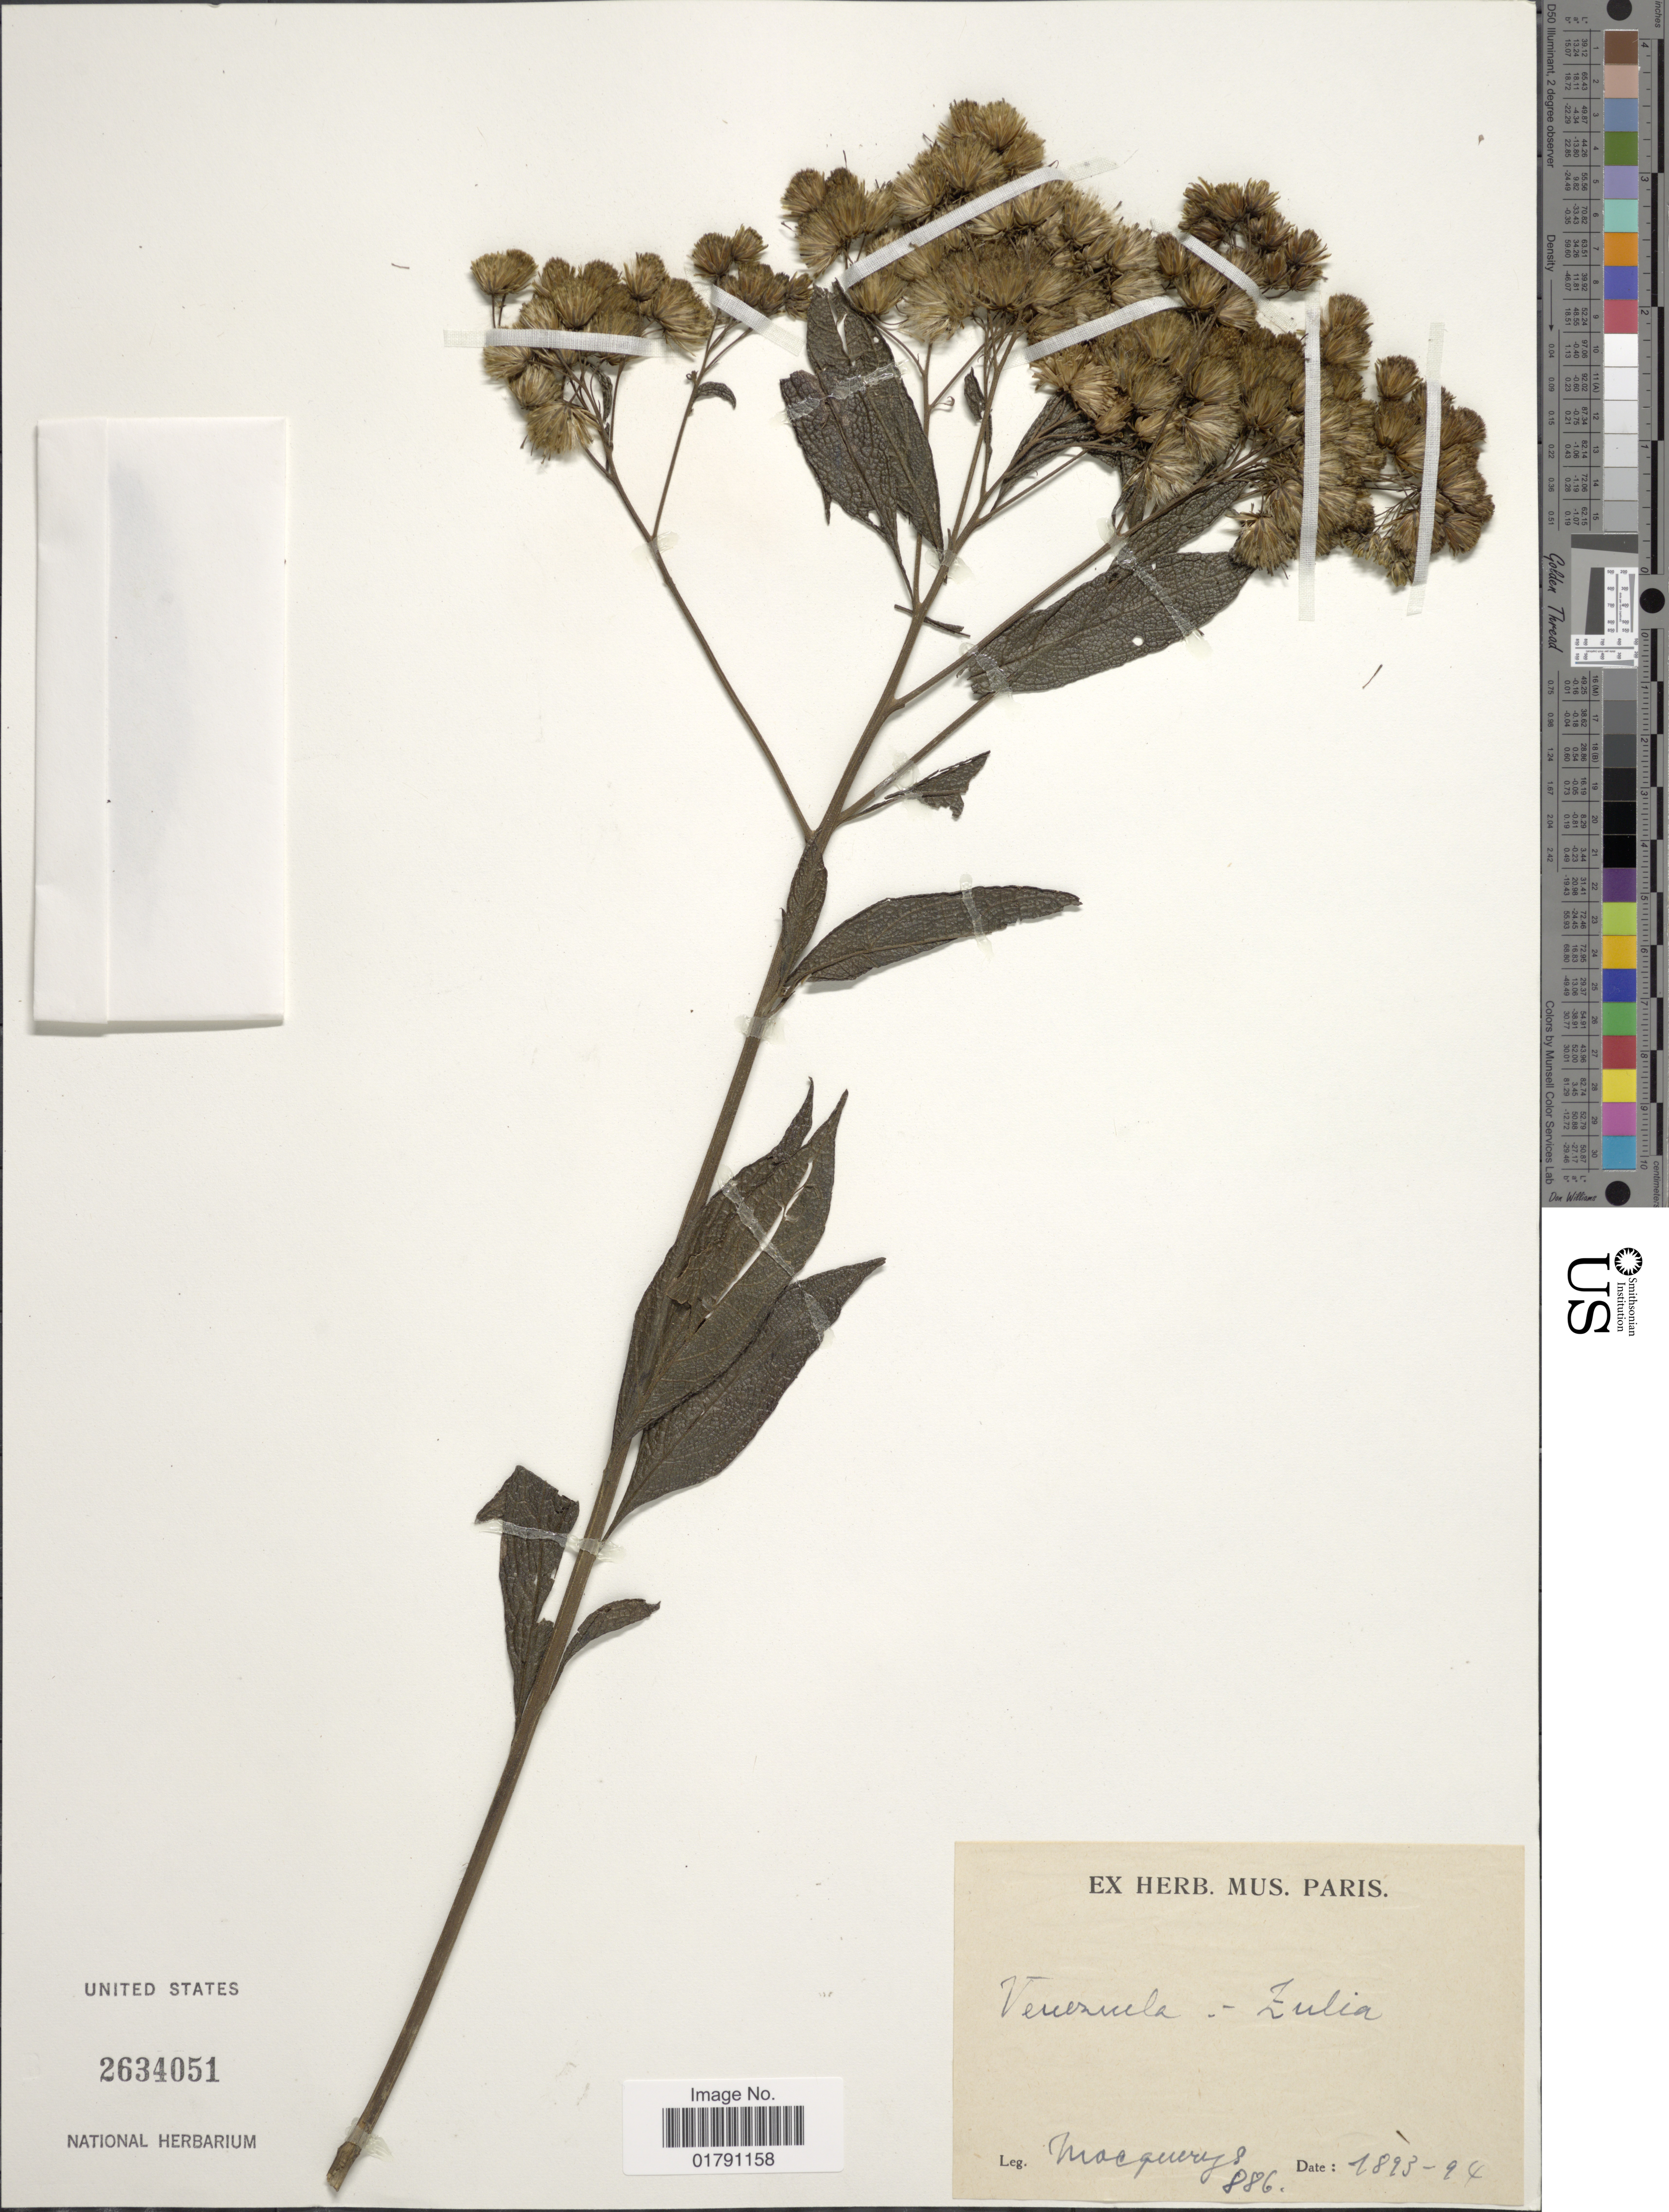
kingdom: Plantae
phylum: Tracheophyta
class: Magnoliopsida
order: Asterales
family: Asteraceae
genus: Neurolaena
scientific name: Neurolaena lobata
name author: (L.) R. Br. ex Cass.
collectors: A. Mocquerys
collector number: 886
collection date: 1893/1894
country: Venezuela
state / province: Zulia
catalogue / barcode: US 2634051